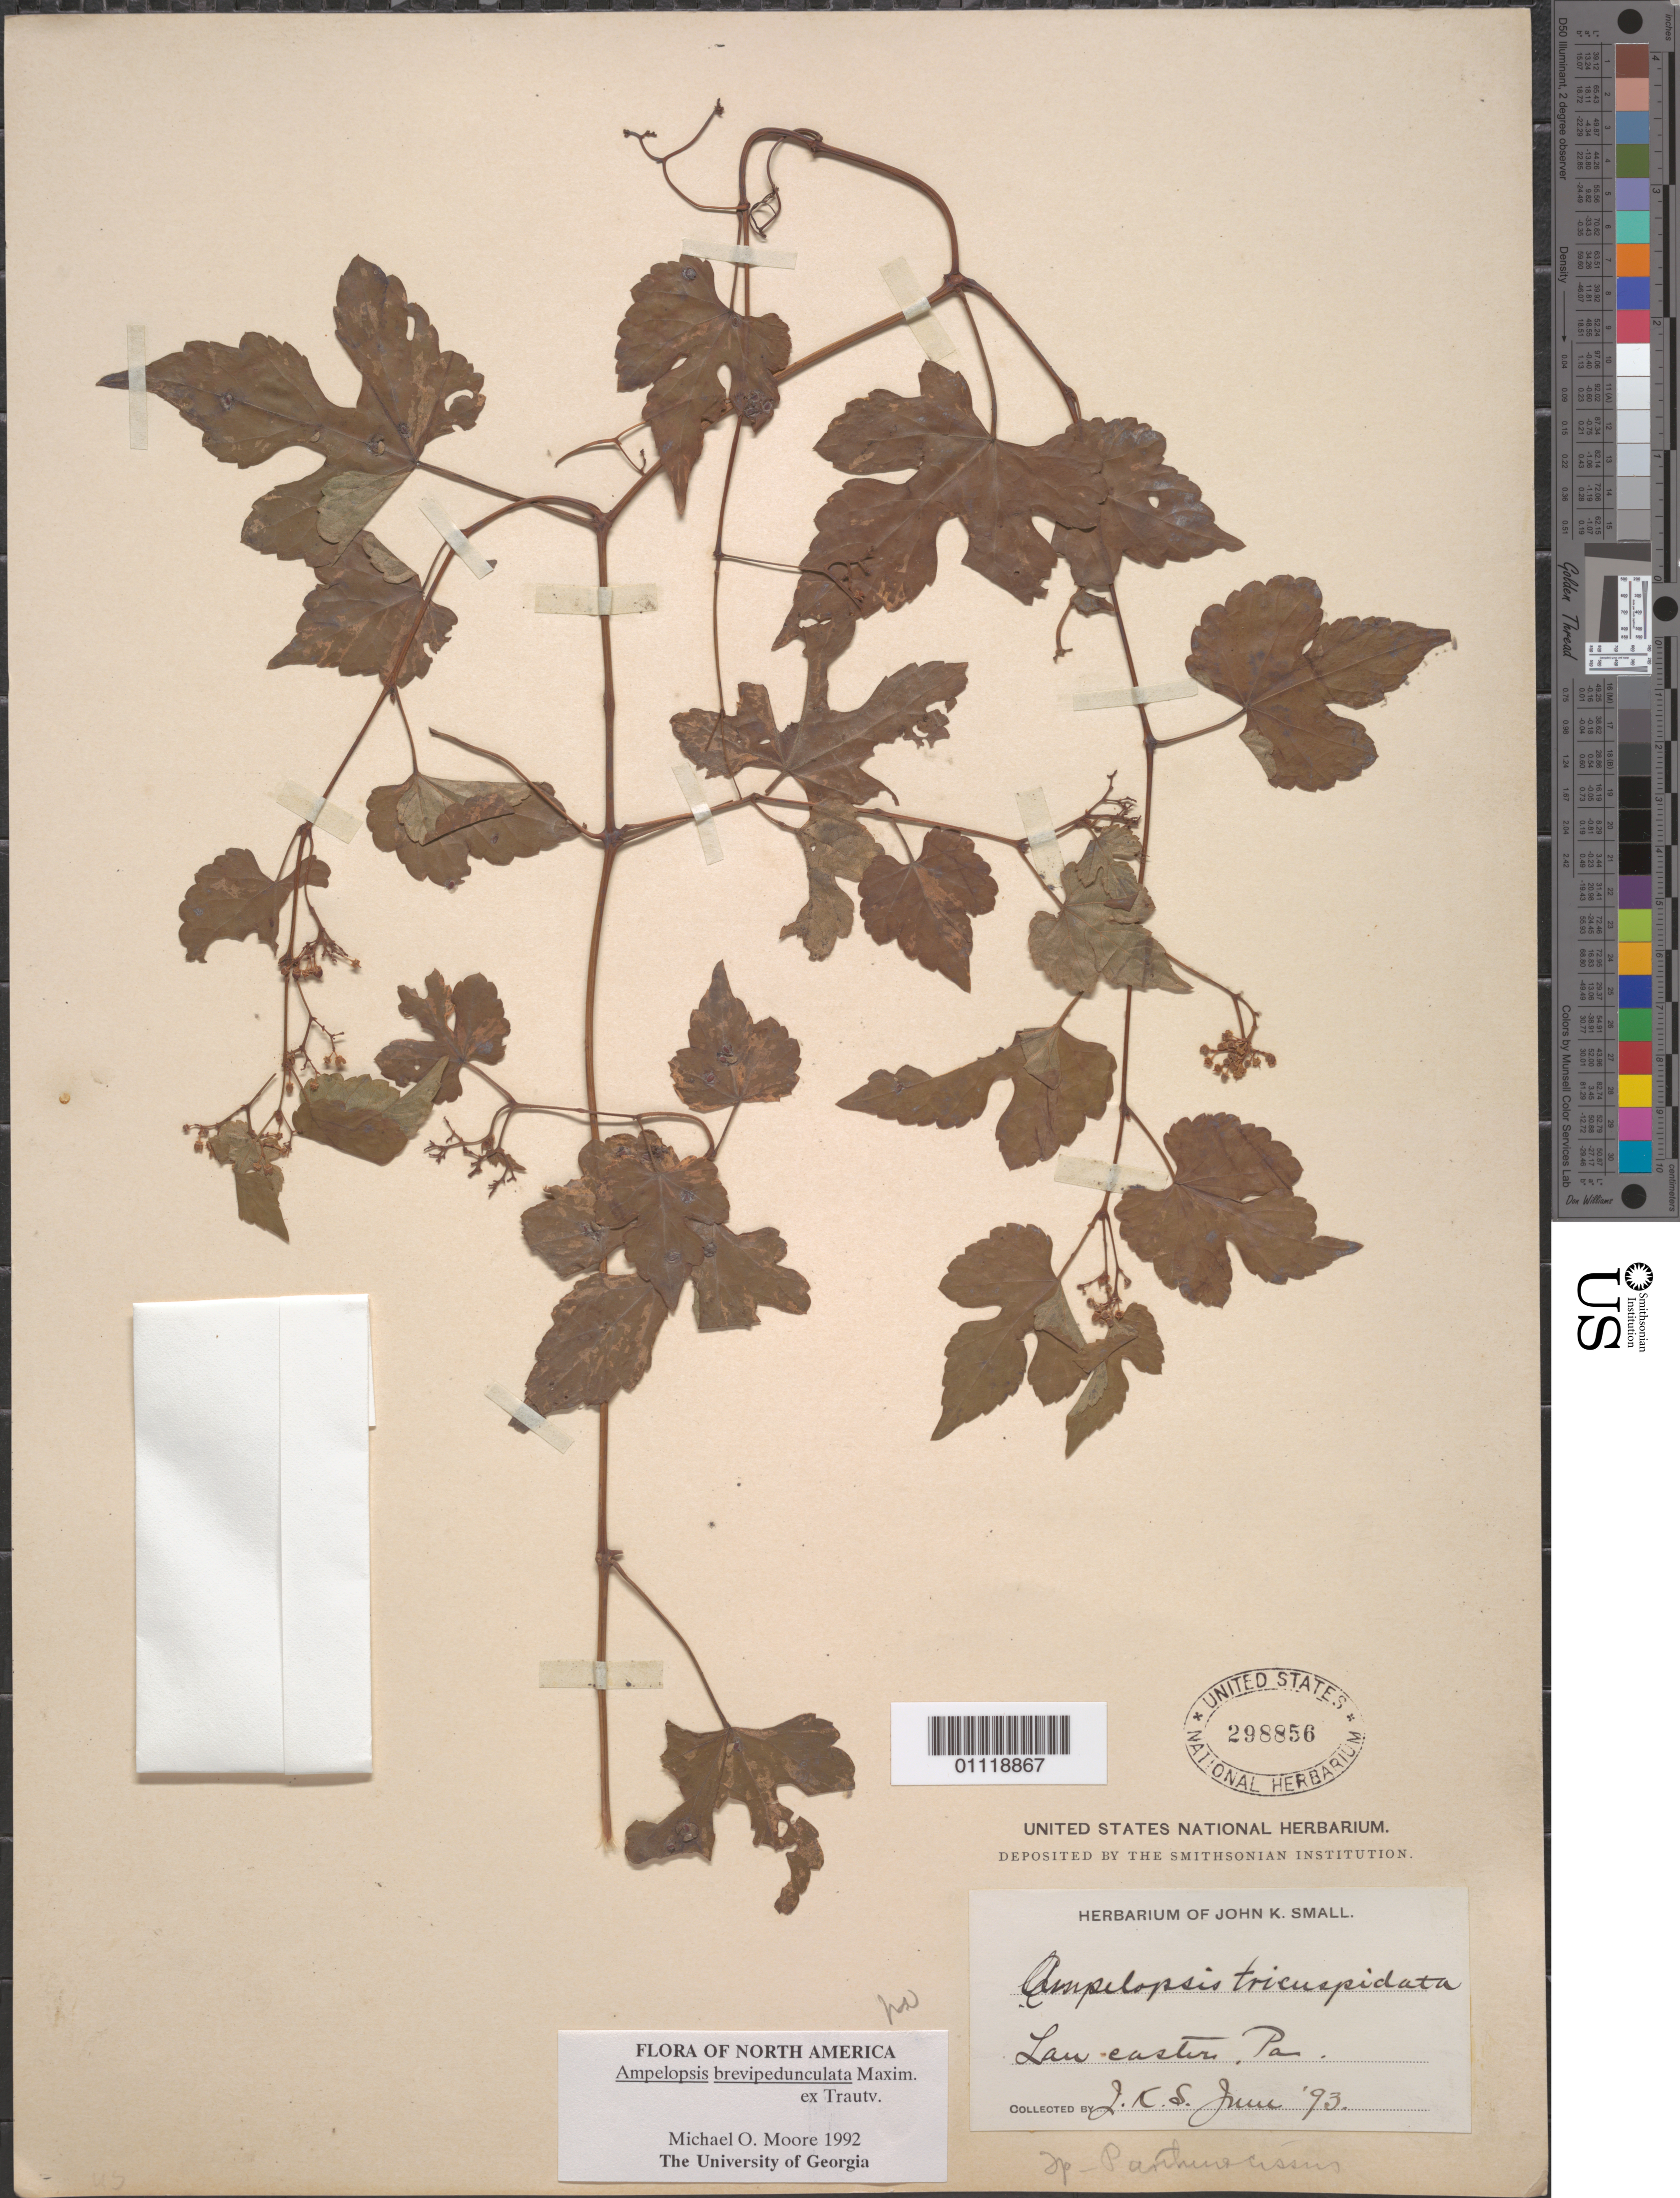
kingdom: Plantae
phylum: Tracheophyta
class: Magnoliopsida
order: Vitales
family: Vitaceae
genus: Ampelopsis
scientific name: Ampelopsis brevipedunculata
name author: (Maxim.) Trautv.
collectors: J. K. Small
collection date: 1893-06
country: United States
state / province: Pennsylvania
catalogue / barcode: US 298856